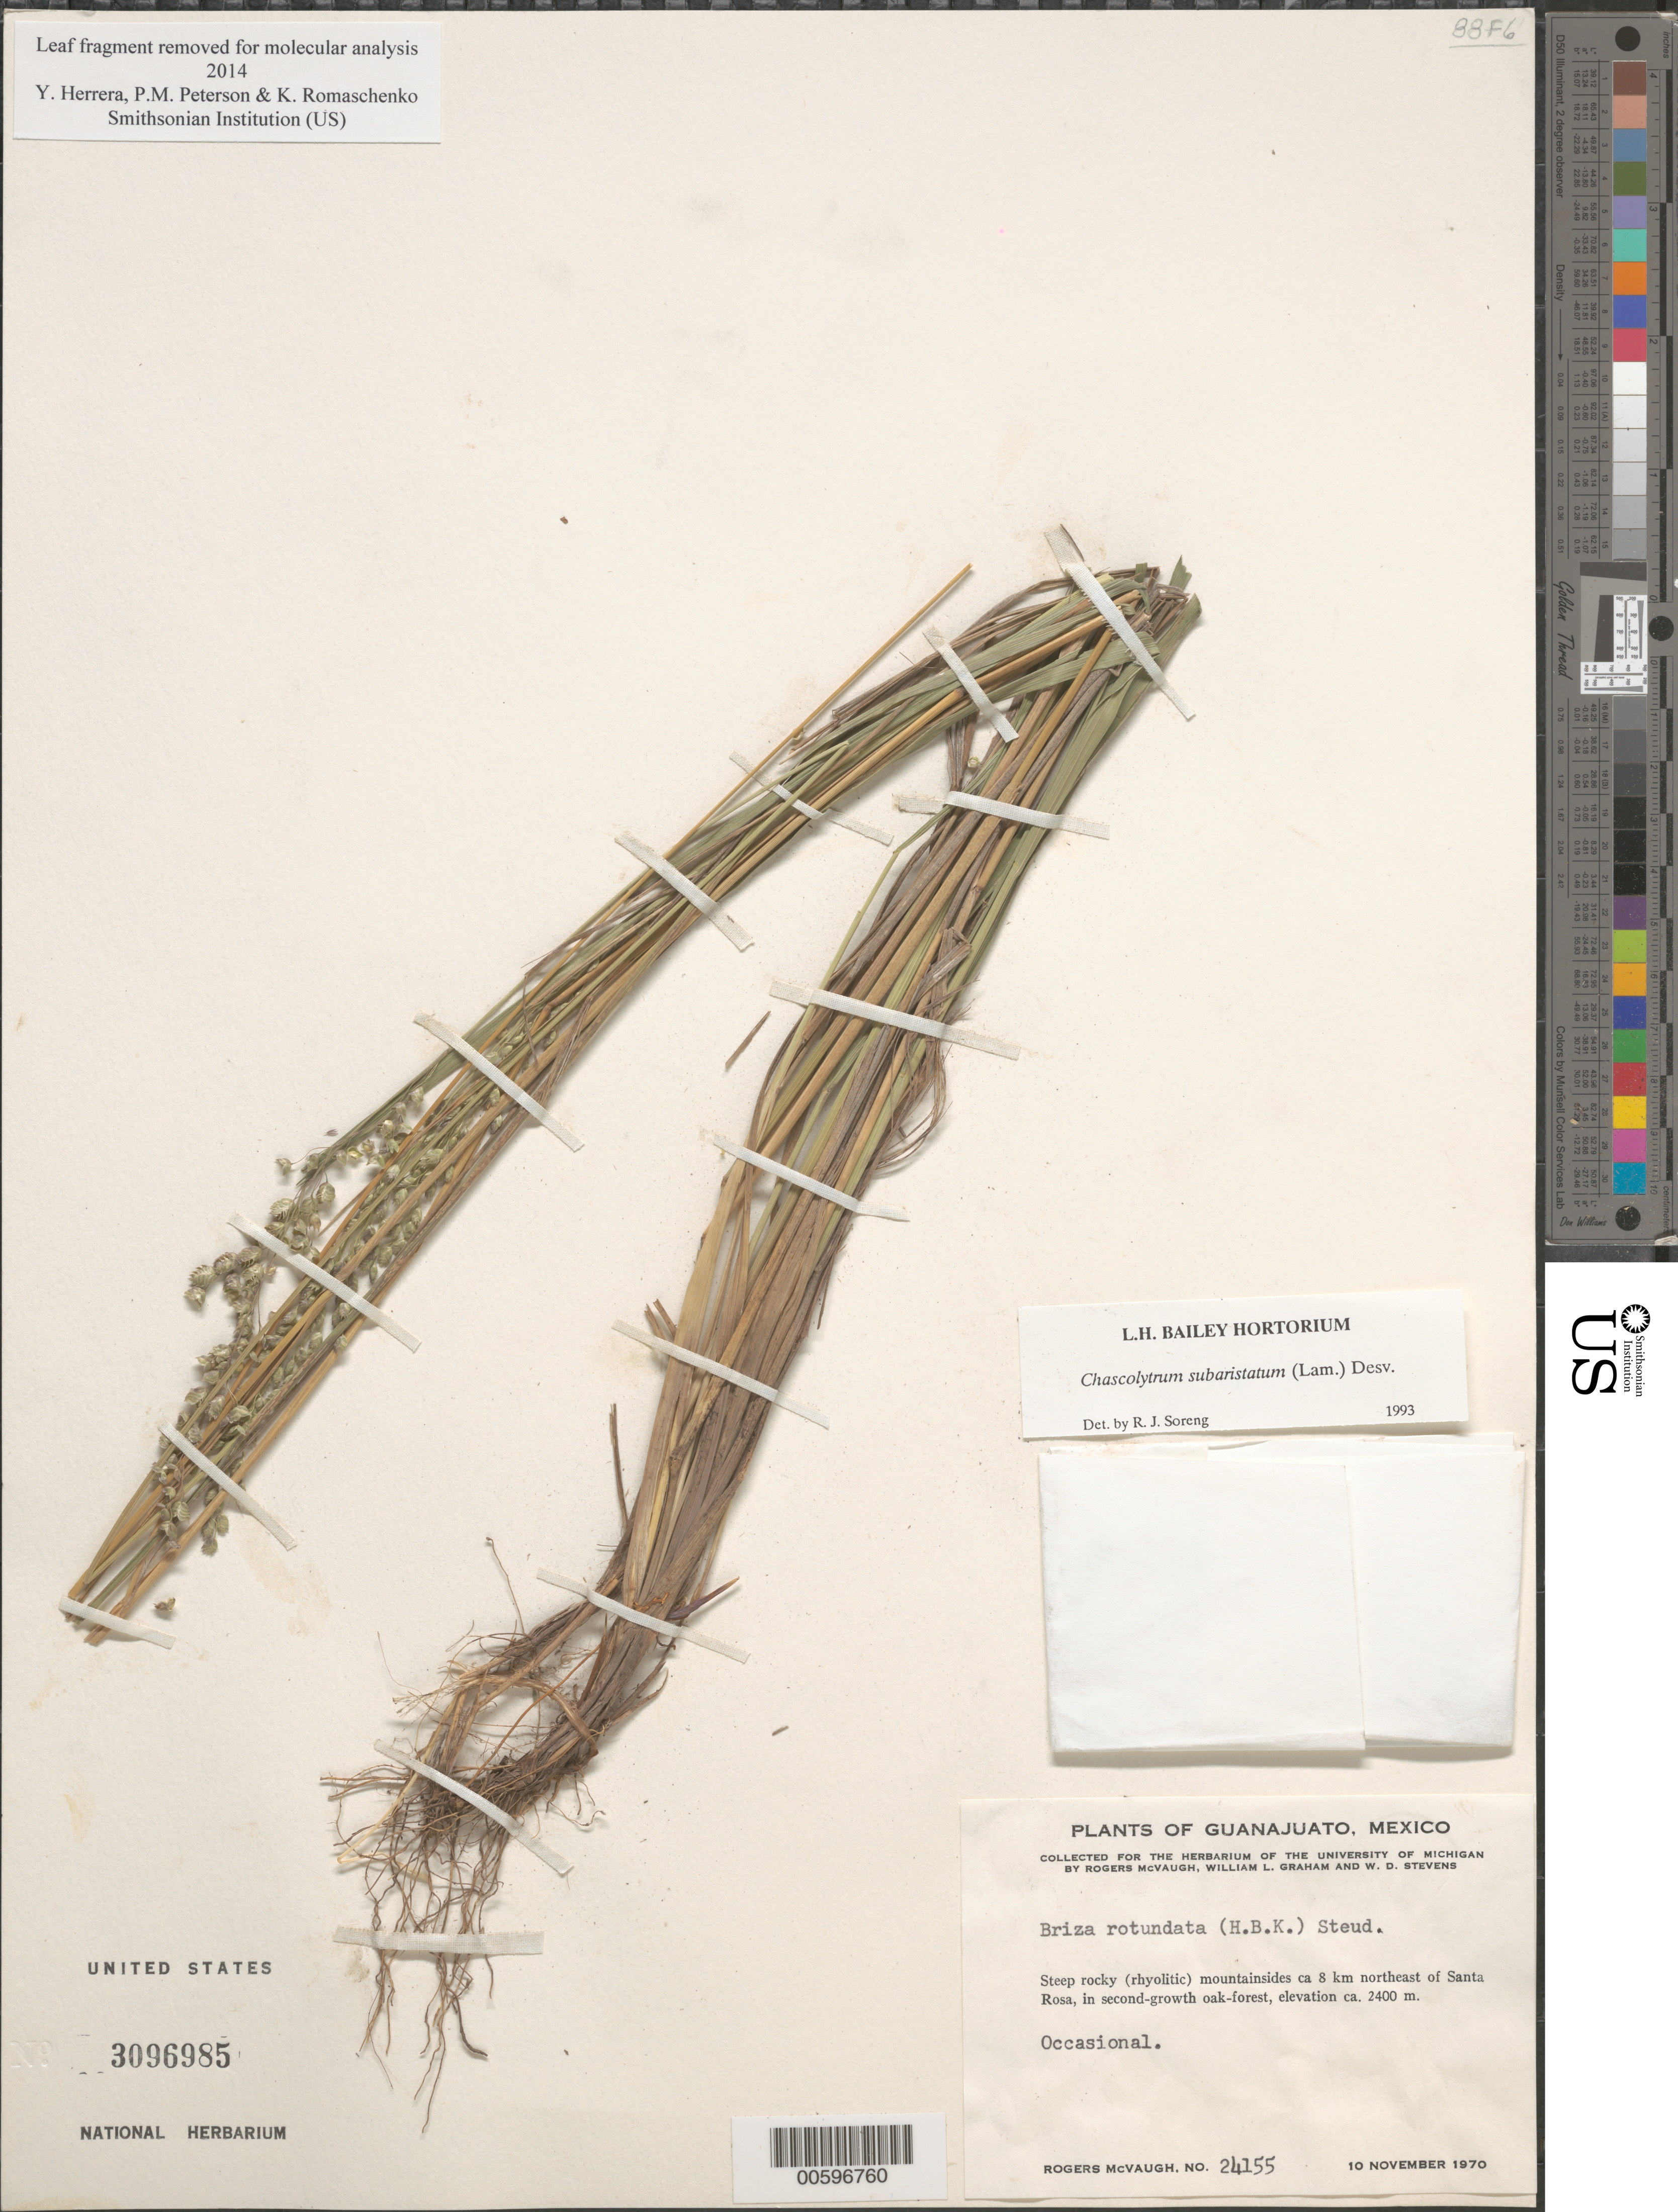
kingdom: Plantae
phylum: Tracheophyta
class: Liliopsida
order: Poales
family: Poaceae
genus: Chascolytrum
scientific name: Chascolytrum subaristatum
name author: (Lam.) Desv.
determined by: Soreng, Robert J., Research Associate (BOT), Smithsonian Institution - National Museum of Natural History (UNITED STATES)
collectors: R. McVaugh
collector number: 24155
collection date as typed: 10 Nov 1970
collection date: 1970-11-10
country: Mexico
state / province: Guanajuato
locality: Ca 8 km NE of Santa Rosa.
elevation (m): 2400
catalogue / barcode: US 3096985